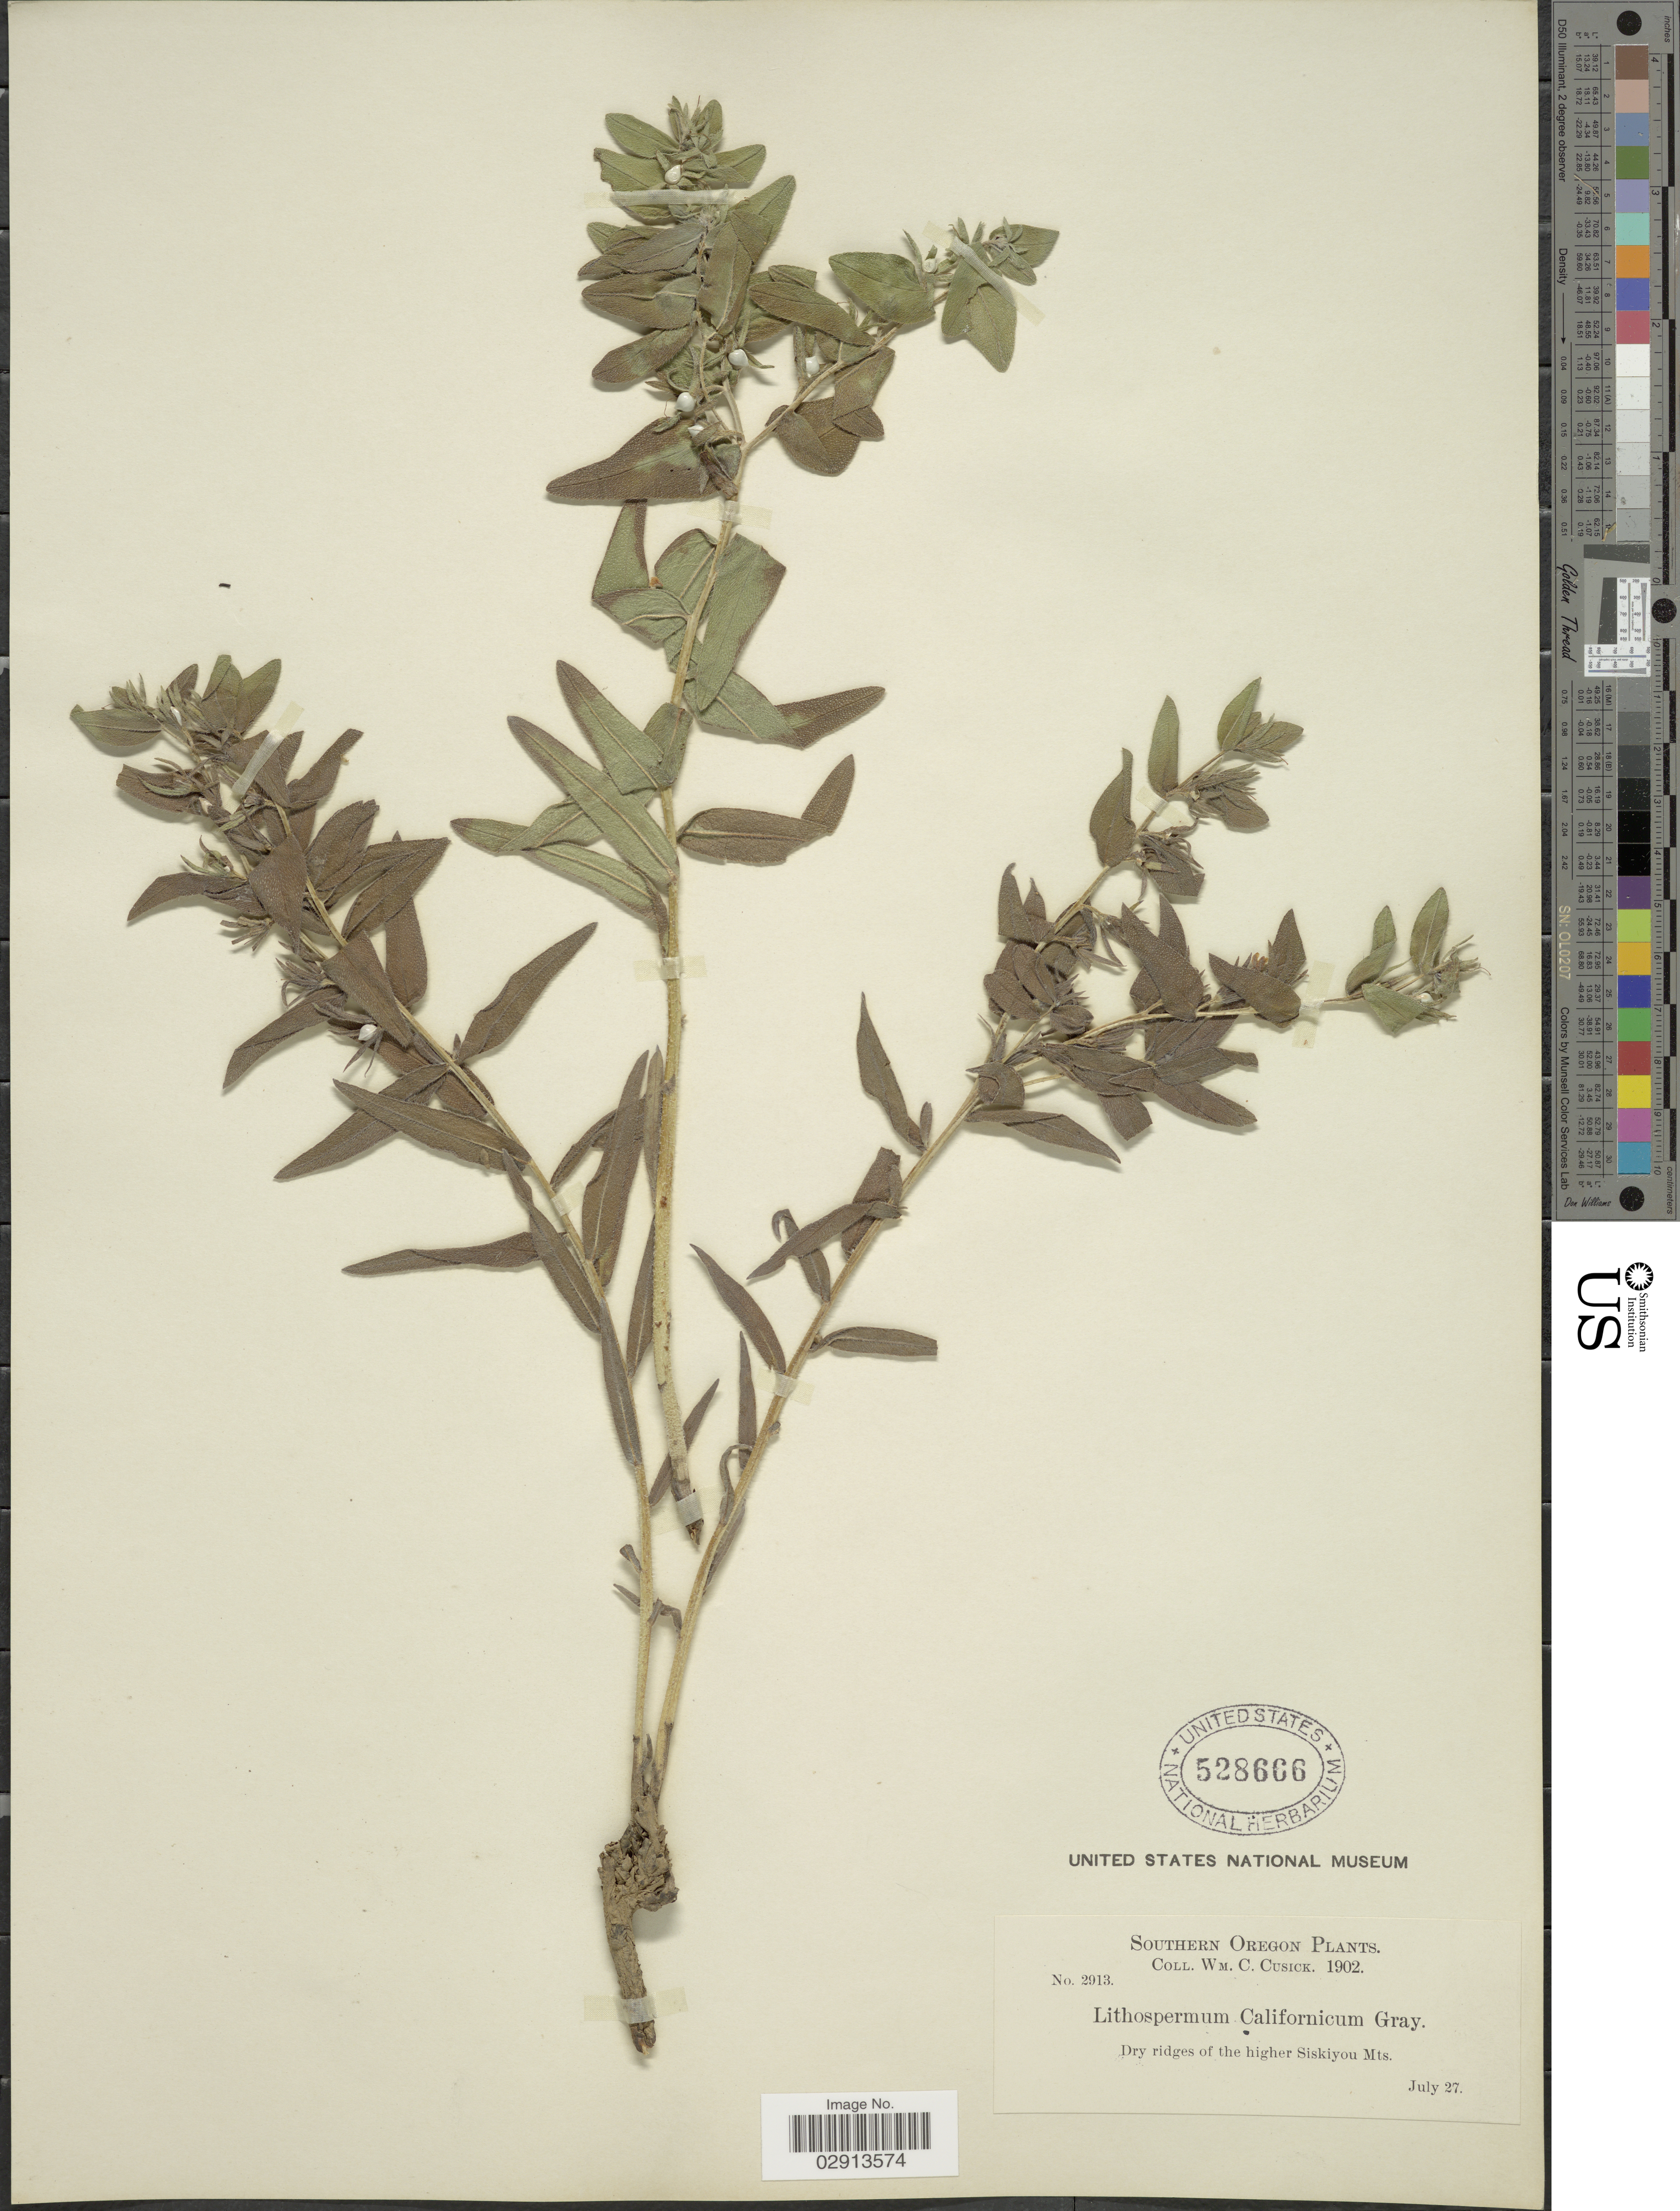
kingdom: Plantae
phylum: Tracheophyta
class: Magnoliopsida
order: Boraginales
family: Boraginaceae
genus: Lithospermum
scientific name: Lithospermum californicum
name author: A. Gray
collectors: W. C. Cusick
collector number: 2913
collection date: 1902-07-27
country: United States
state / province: Oregon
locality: Southern Oregon. Dry ridges of the higher Siskiyou Mts.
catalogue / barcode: US 528666